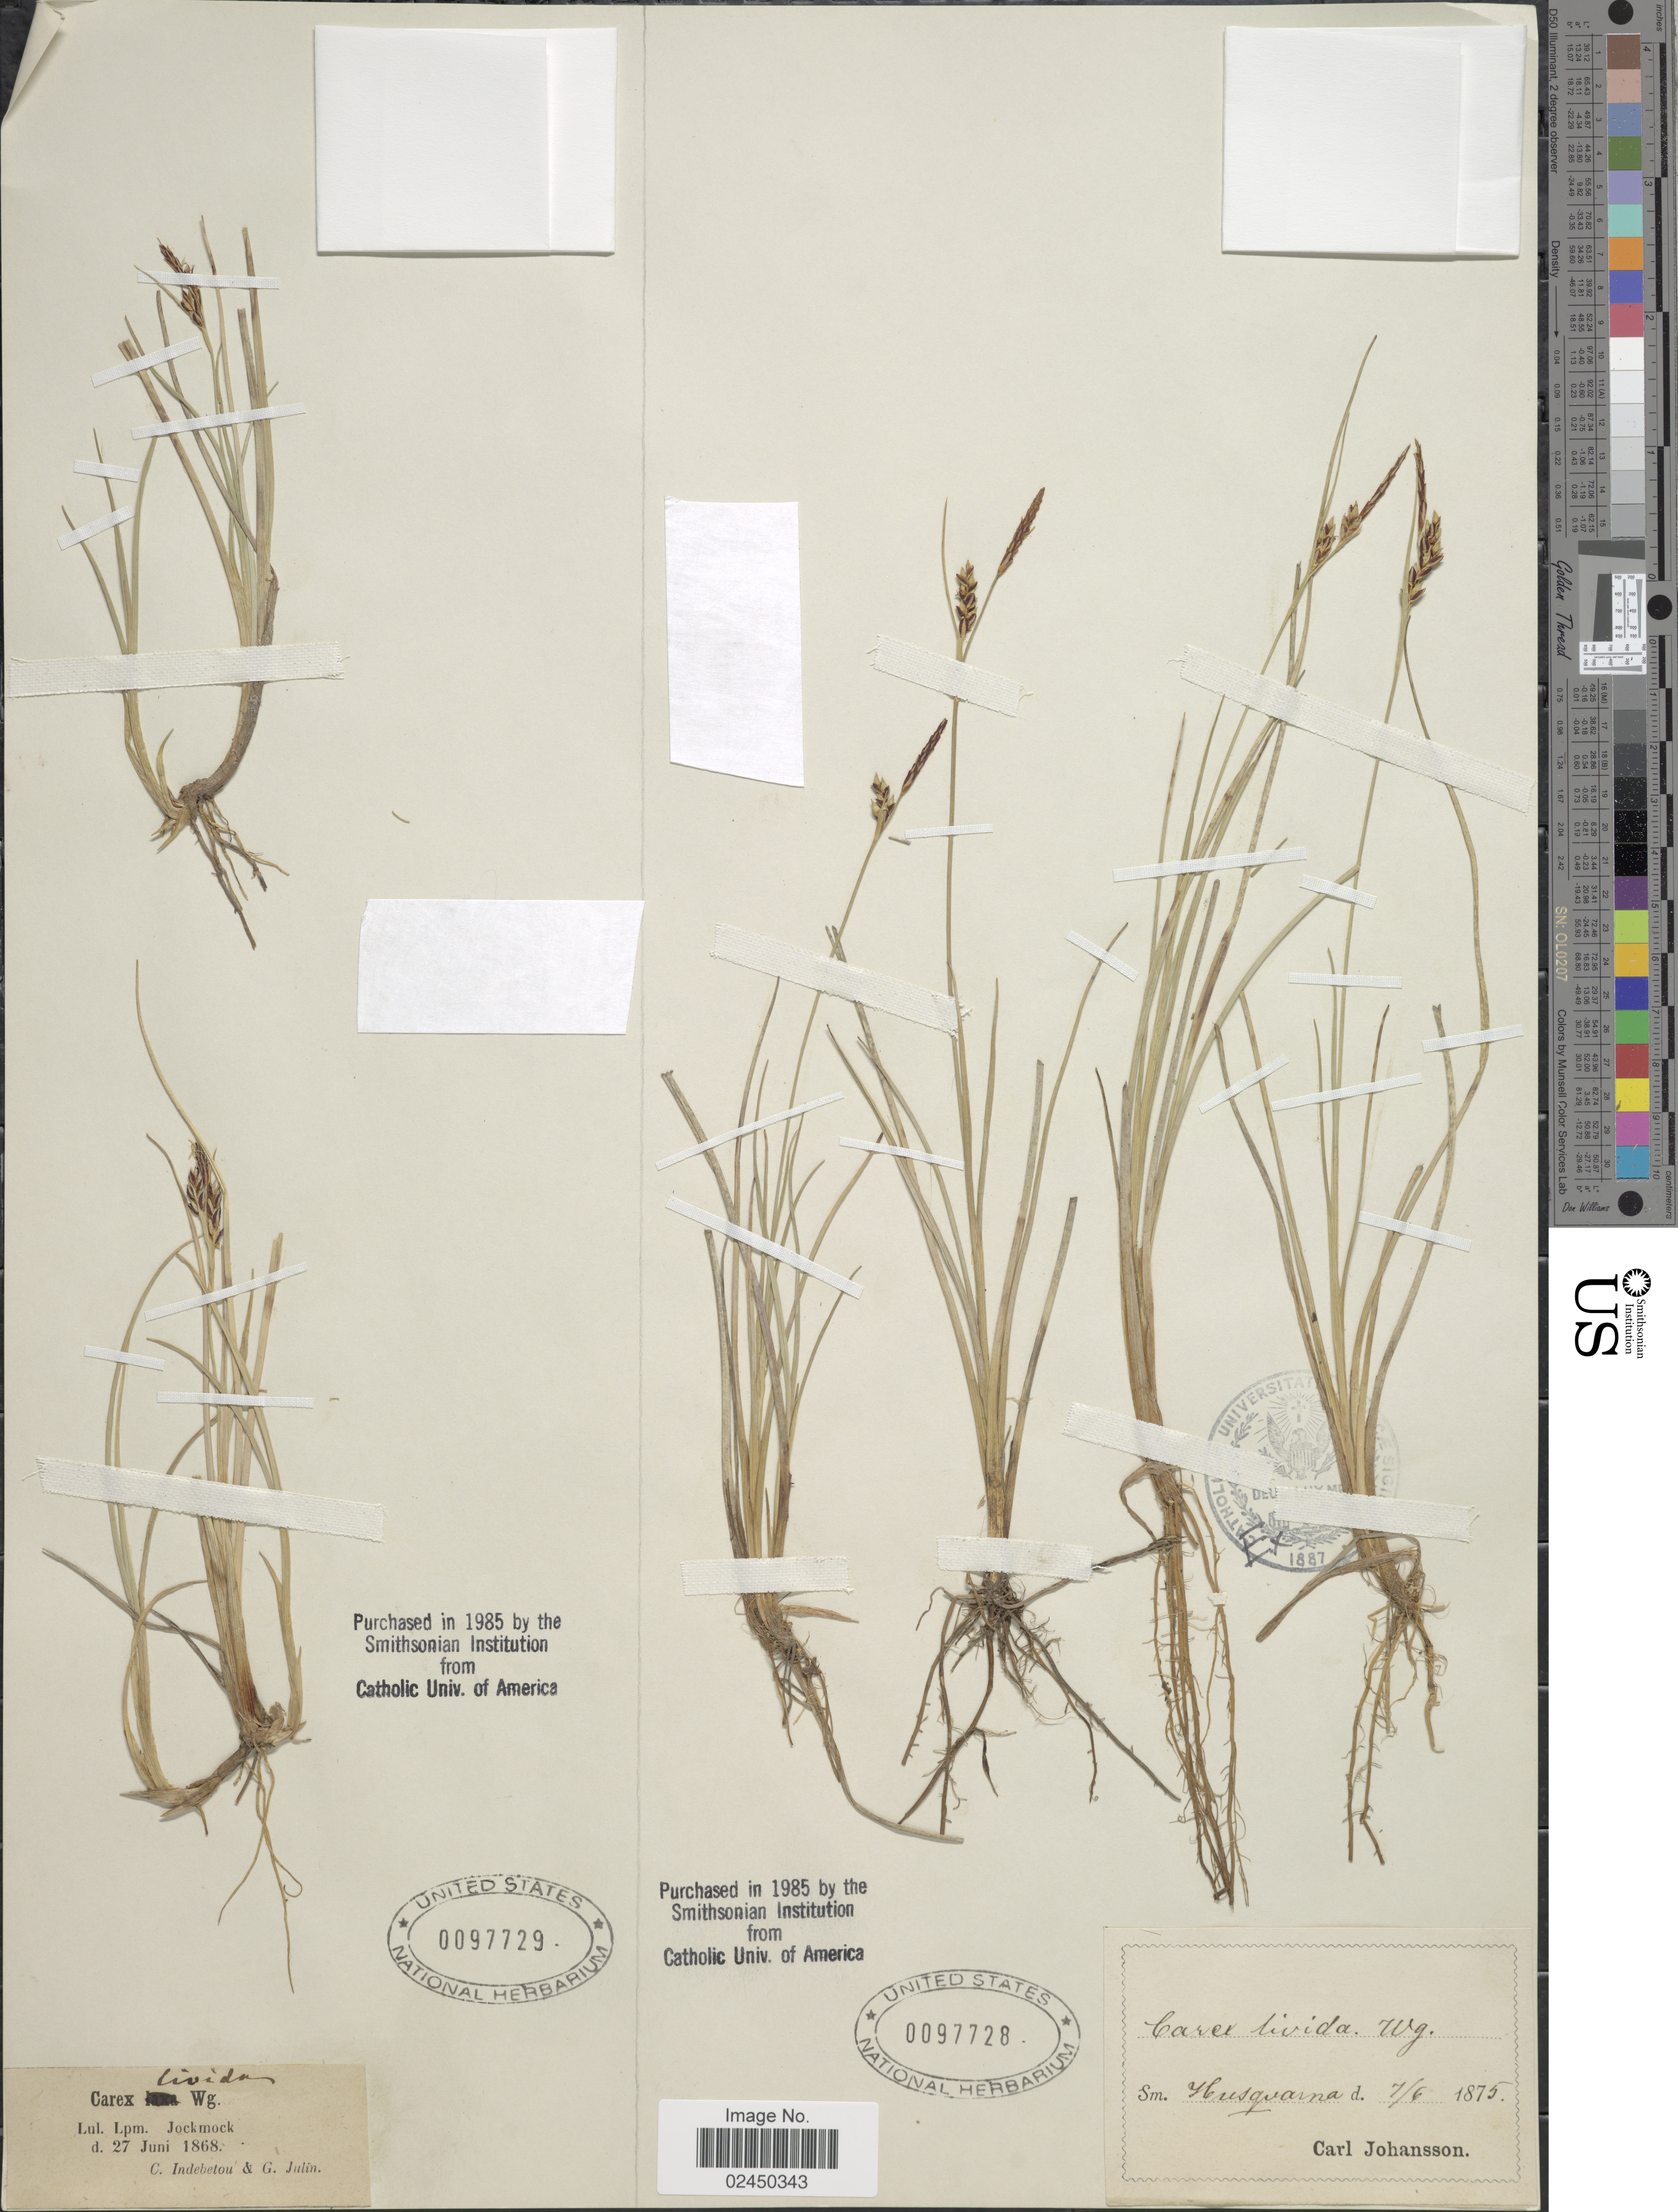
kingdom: Plantae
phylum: Tracheophyta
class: Liliopsida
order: Poales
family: Cyperaceae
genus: Carex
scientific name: Carex livida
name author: (Wahlenb.) Willd.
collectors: C. Indebetou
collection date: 1868-06-27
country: Sweden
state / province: Norrbotten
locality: Lul. Lpm. Jockmock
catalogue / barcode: US 97729